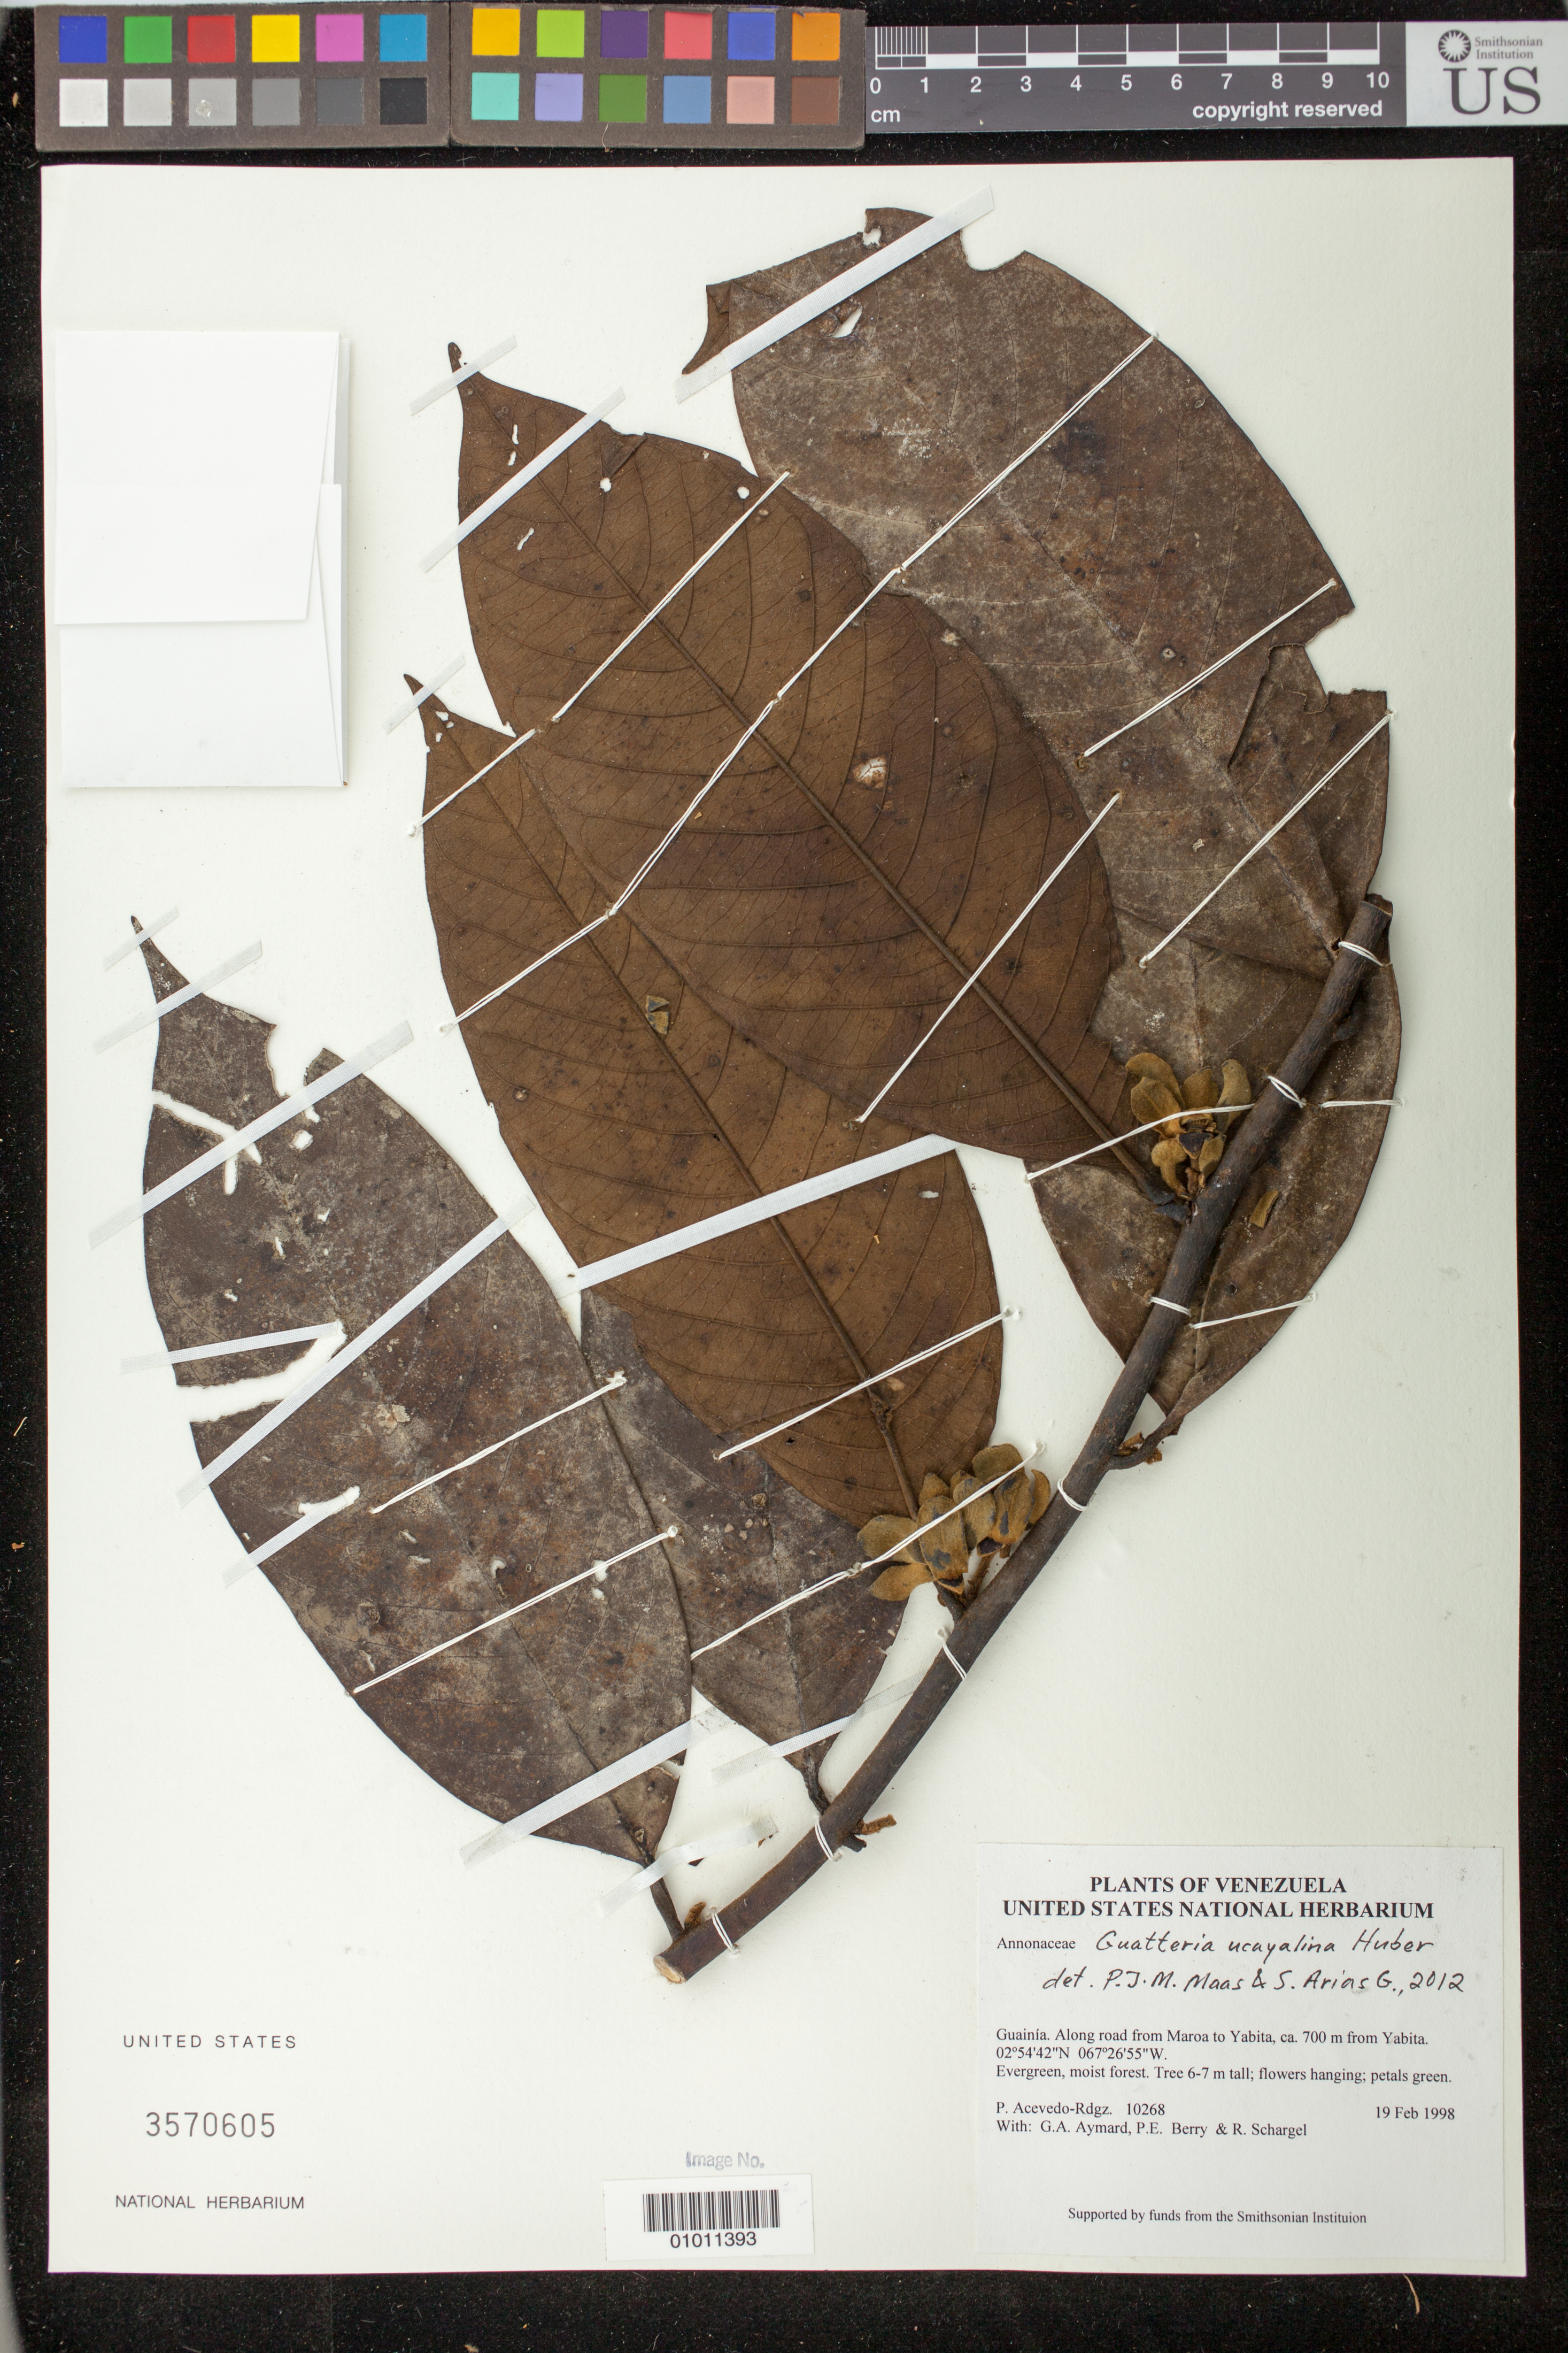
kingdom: Plantae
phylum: Tracheophyta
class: Magnoliopsida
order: Magnoliales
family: Annonaceae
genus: Guatteria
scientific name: Guatteria ucayalina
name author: Huber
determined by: Arias Guerrero, S.; Maas, P. J.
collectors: P. Acevedo-Rodr., G. A. Aymard, P. E. Berry & R. Schargel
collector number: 10268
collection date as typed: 19 Feb 1998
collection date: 1998-02-19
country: Venezuela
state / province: Amazonas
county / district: Maroa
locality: Along road from Maroa to Yabita, ca. 700 m from Yabita.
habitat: Evergreen, moist forest.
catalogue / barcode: US 3570605